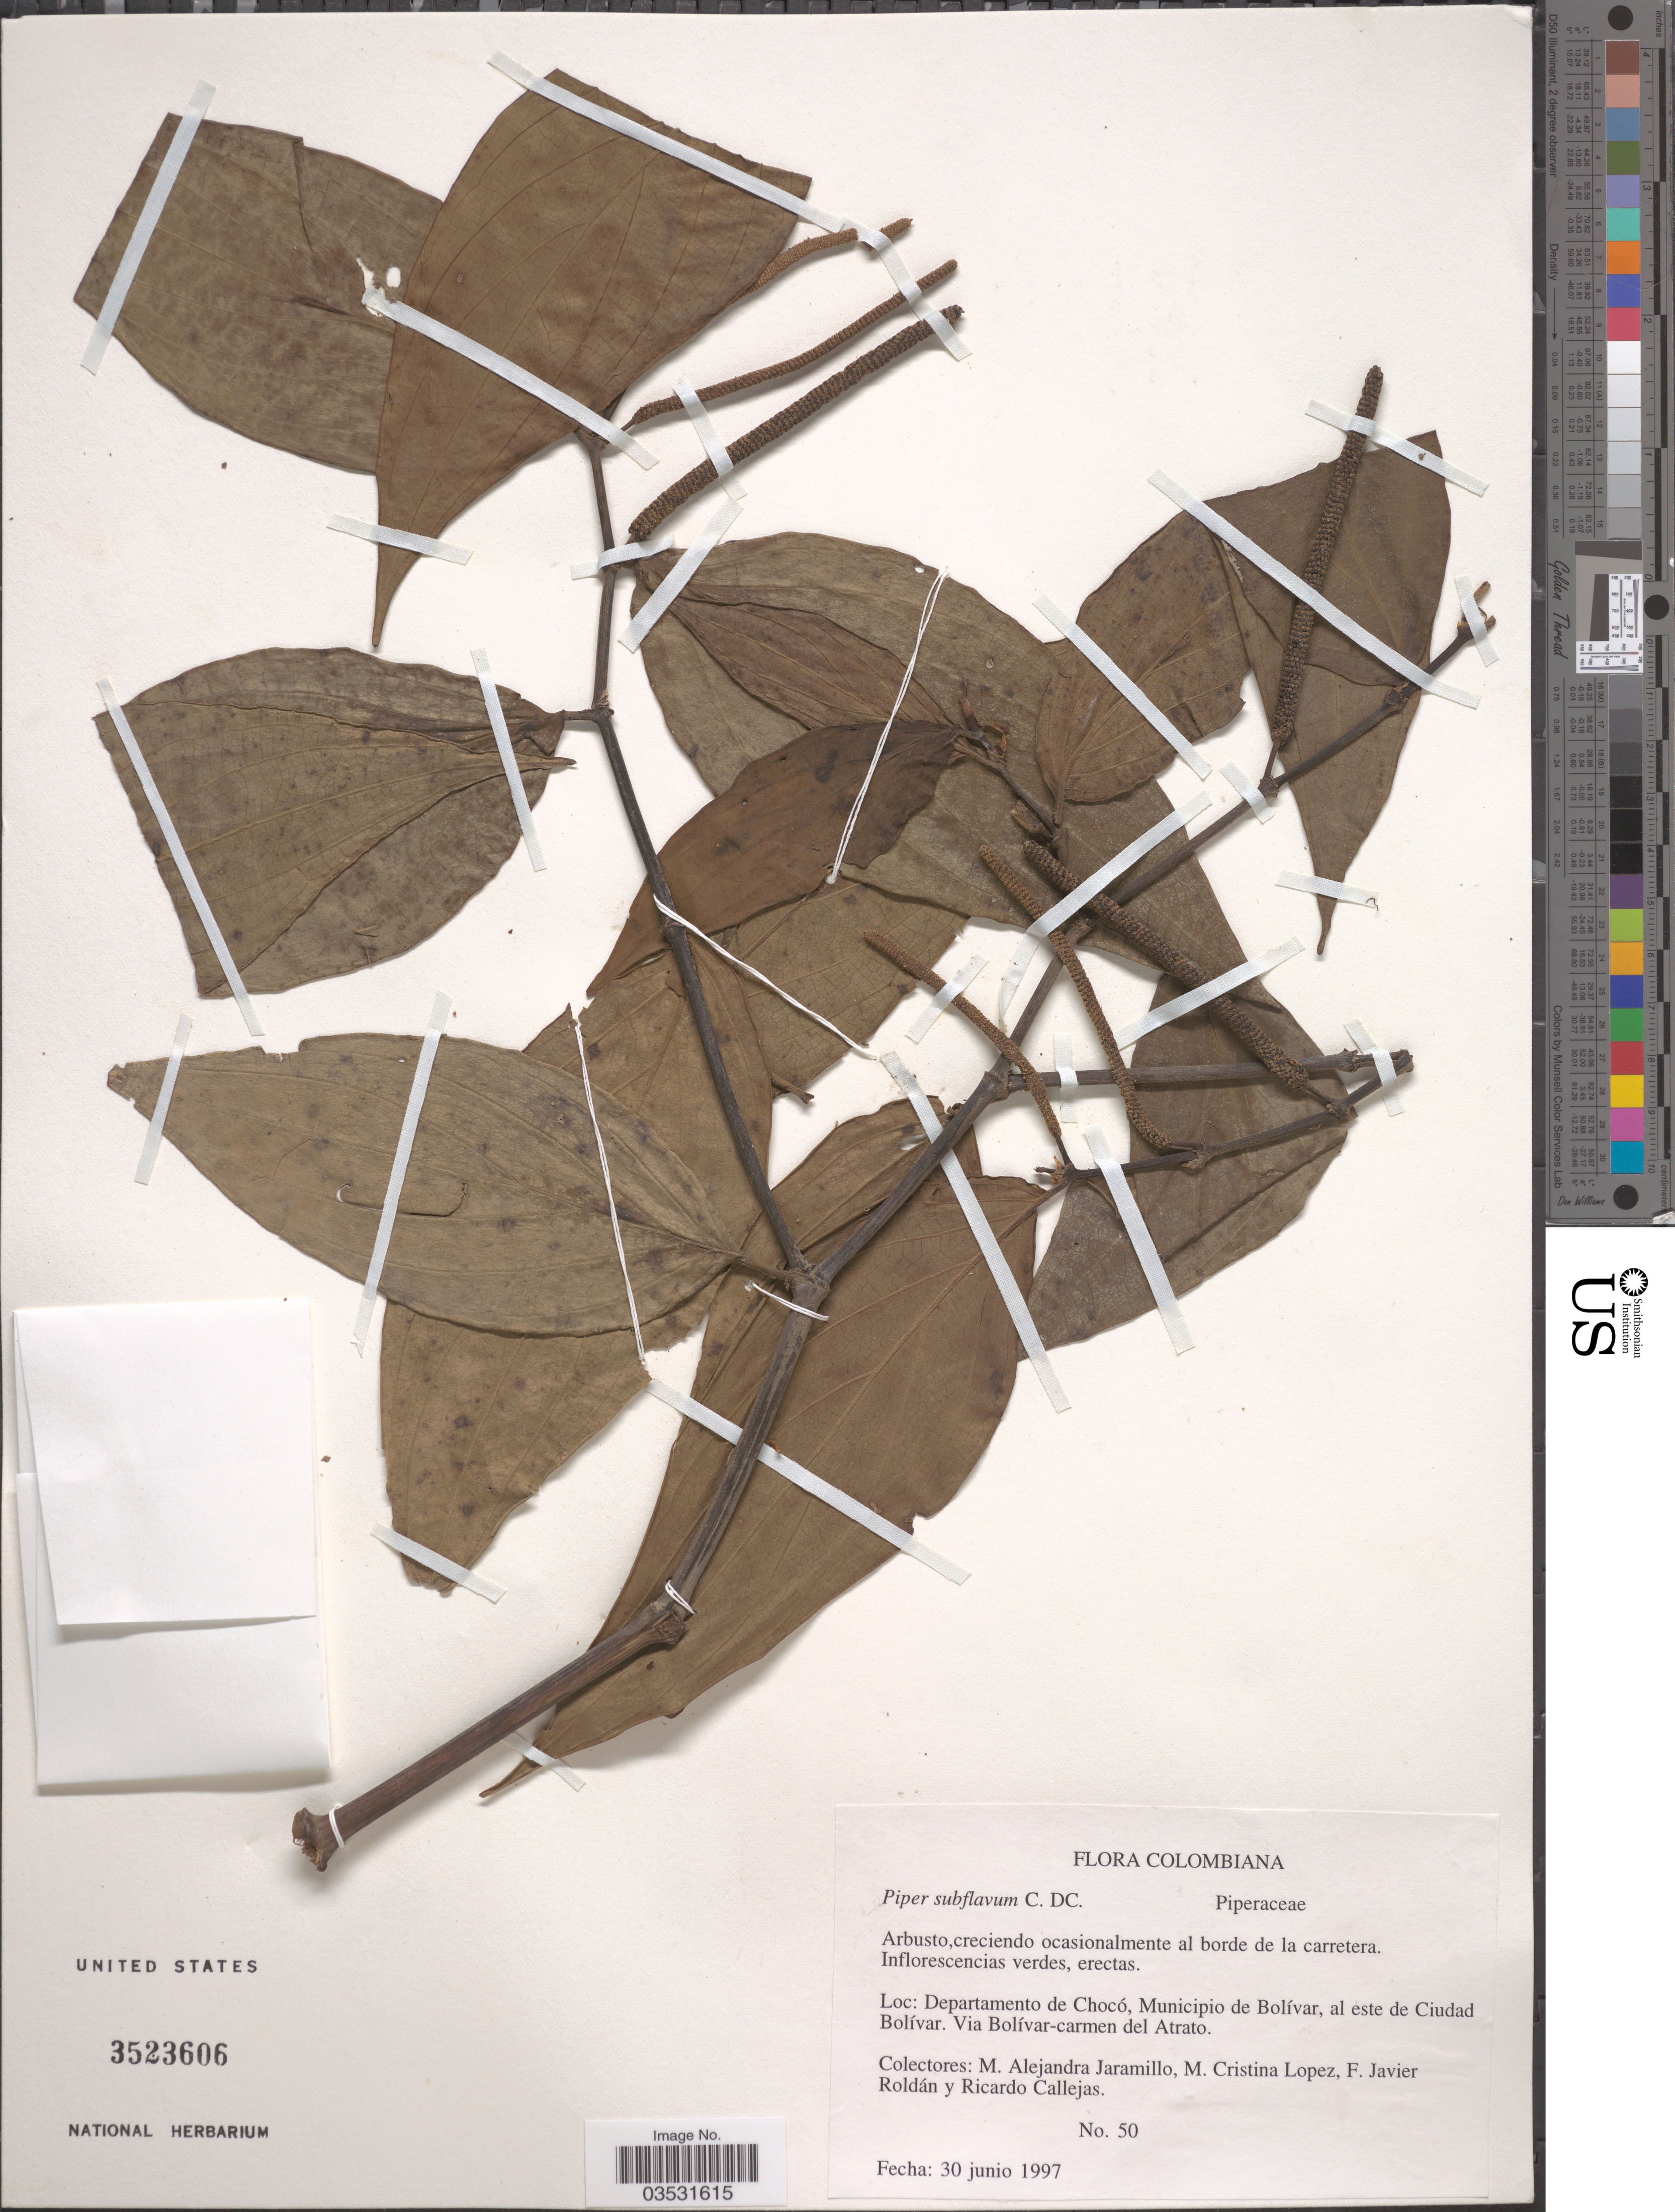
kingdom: Plantae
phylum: Tracheophyta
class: Magnoliopsida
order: Piperales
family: Piperaceae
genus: Piper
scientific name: Piper subflavum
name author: C. DC.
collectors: M. A. Jaramillo, M. Lopez, F. J. Roldán & R. Callejas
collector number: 50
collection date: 1997-06-30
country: Colombia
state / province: Chocó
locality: Departamento de Chocó, Municipio de Bolívar, al este de Ciudad Bolívar. Via Bolívar-carmen del Atrato.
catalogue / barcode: US 3523606